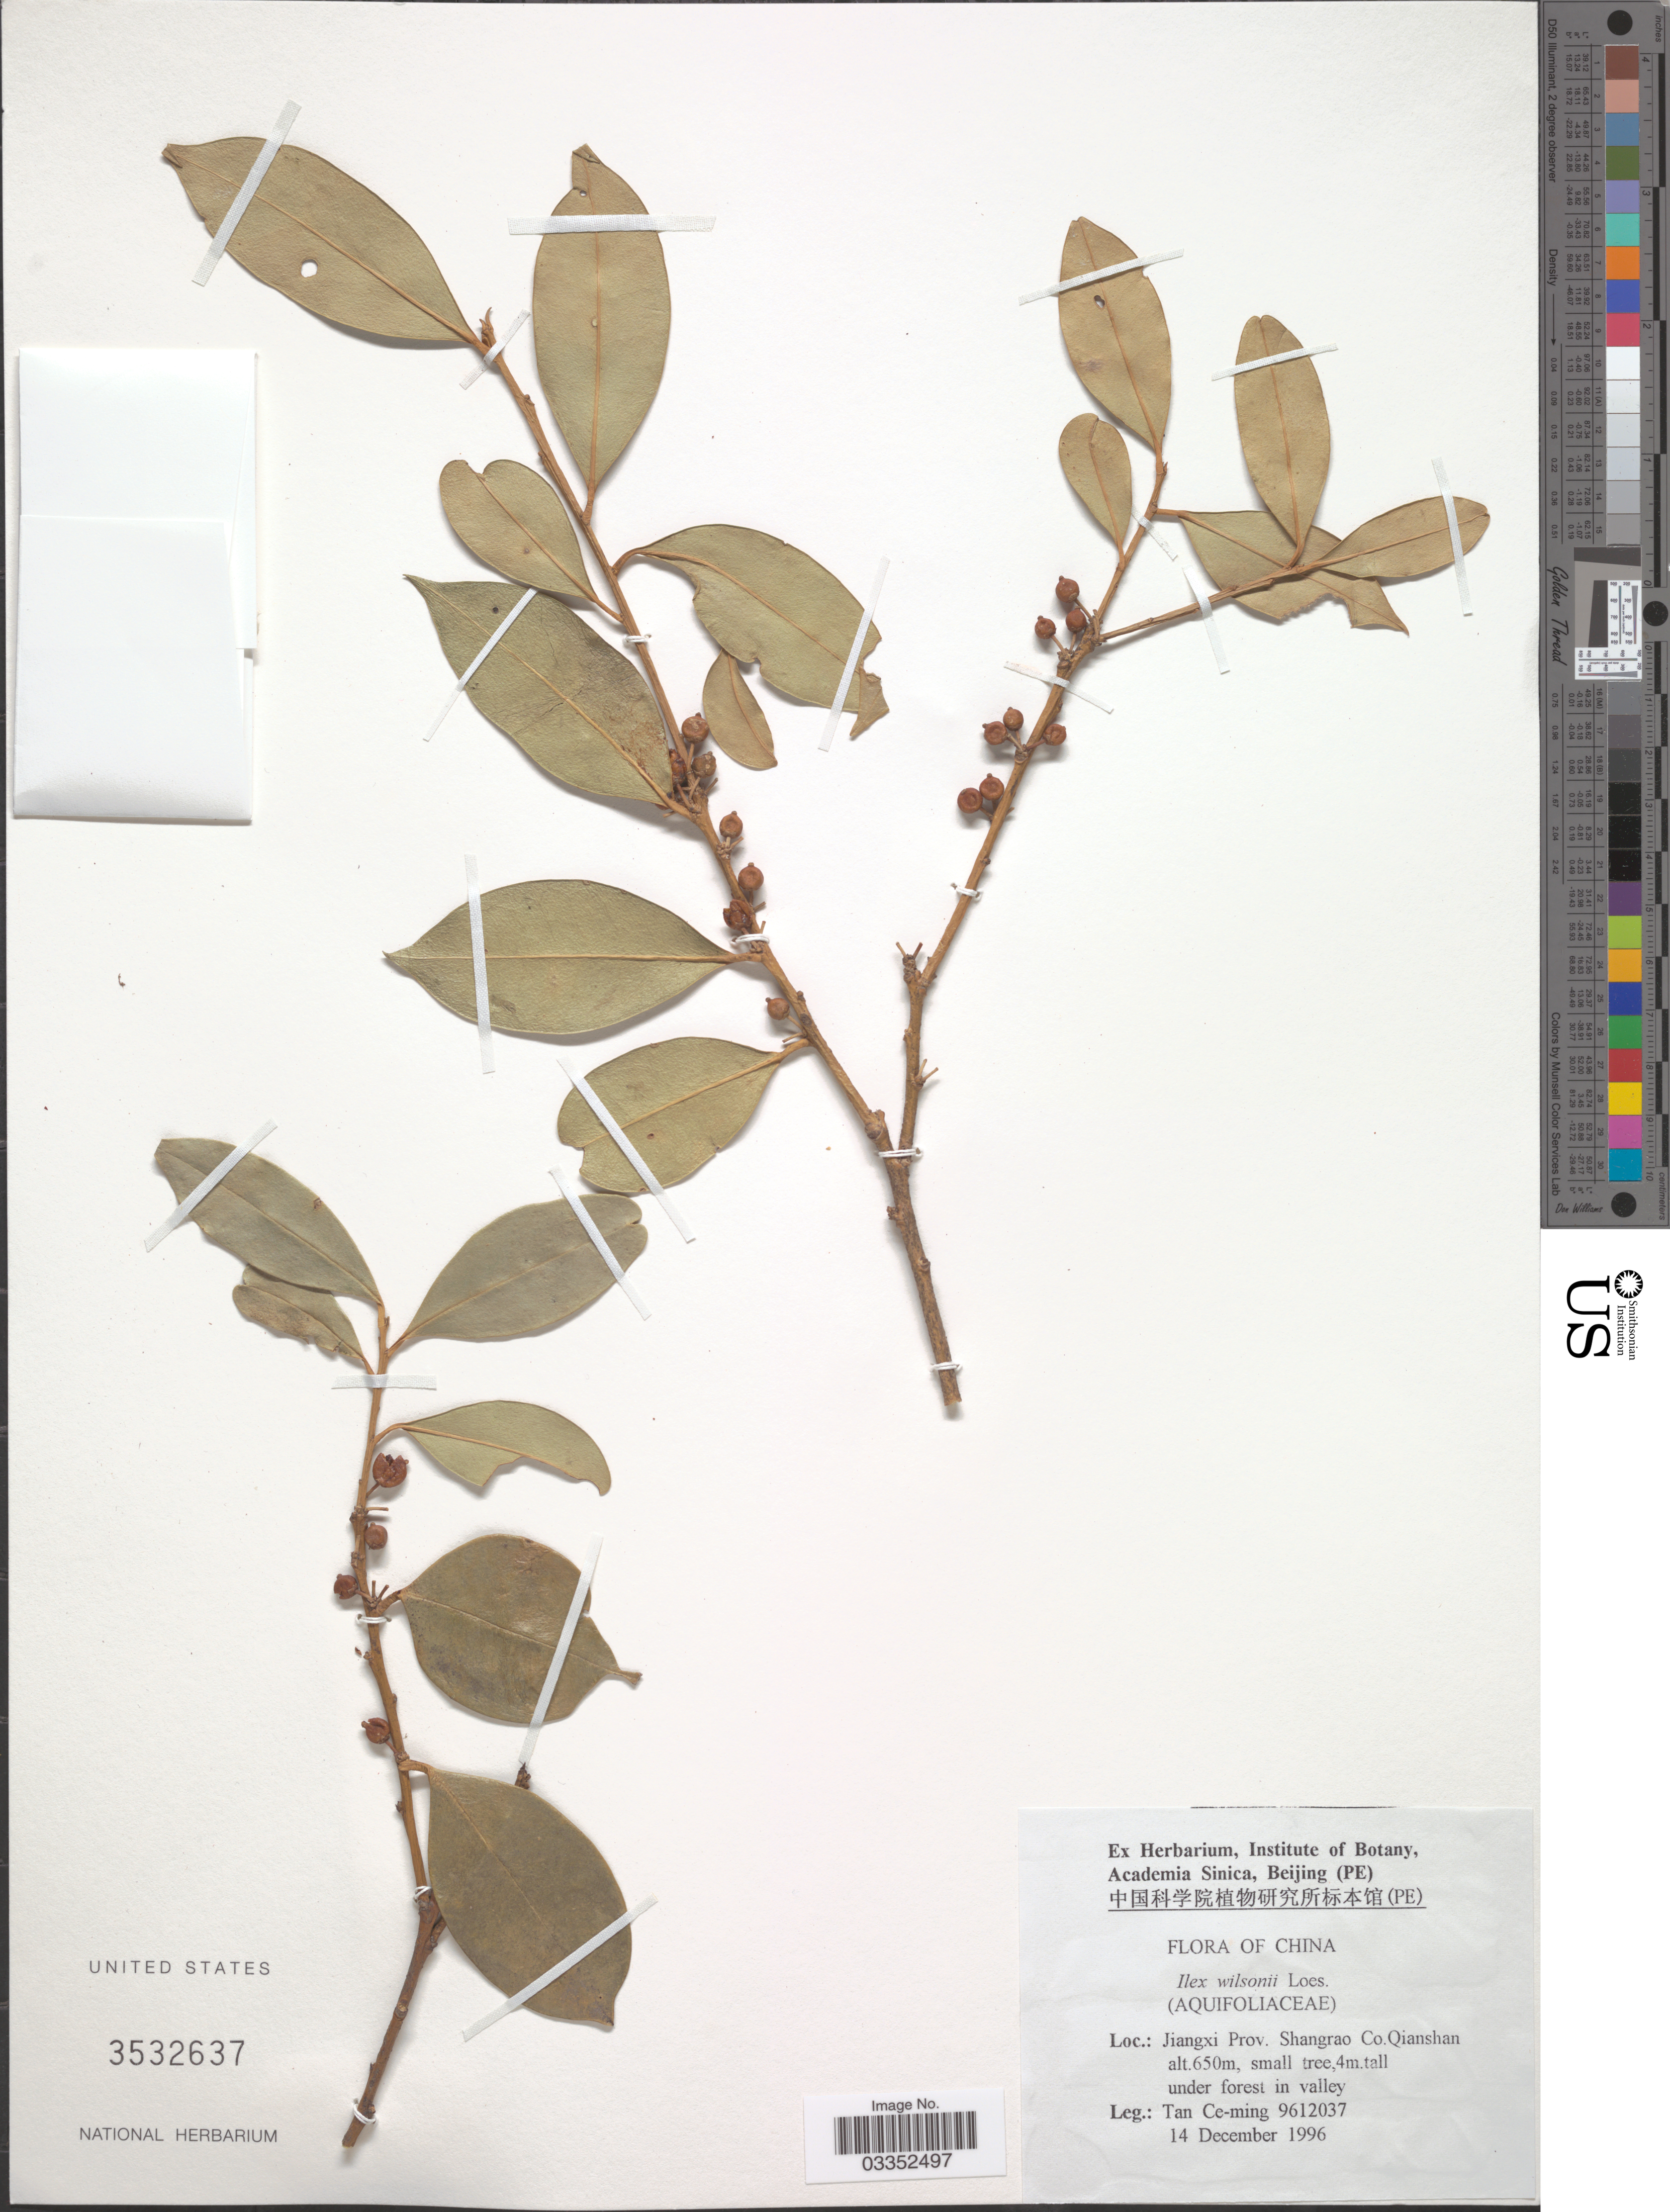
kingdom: Plantae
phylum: Tracheophyta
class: Magnoliopsida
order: Aquifoliales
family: Aquifoliaceae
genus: Ilex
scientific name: Ilex wilsonii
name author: Loes.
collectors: Tan Ce-Ming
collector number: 9612037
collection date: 1996-12-14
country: China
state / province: Jiangxi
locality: Shangrao Co. Qianshan.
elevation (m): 650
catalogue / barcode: US 3532637